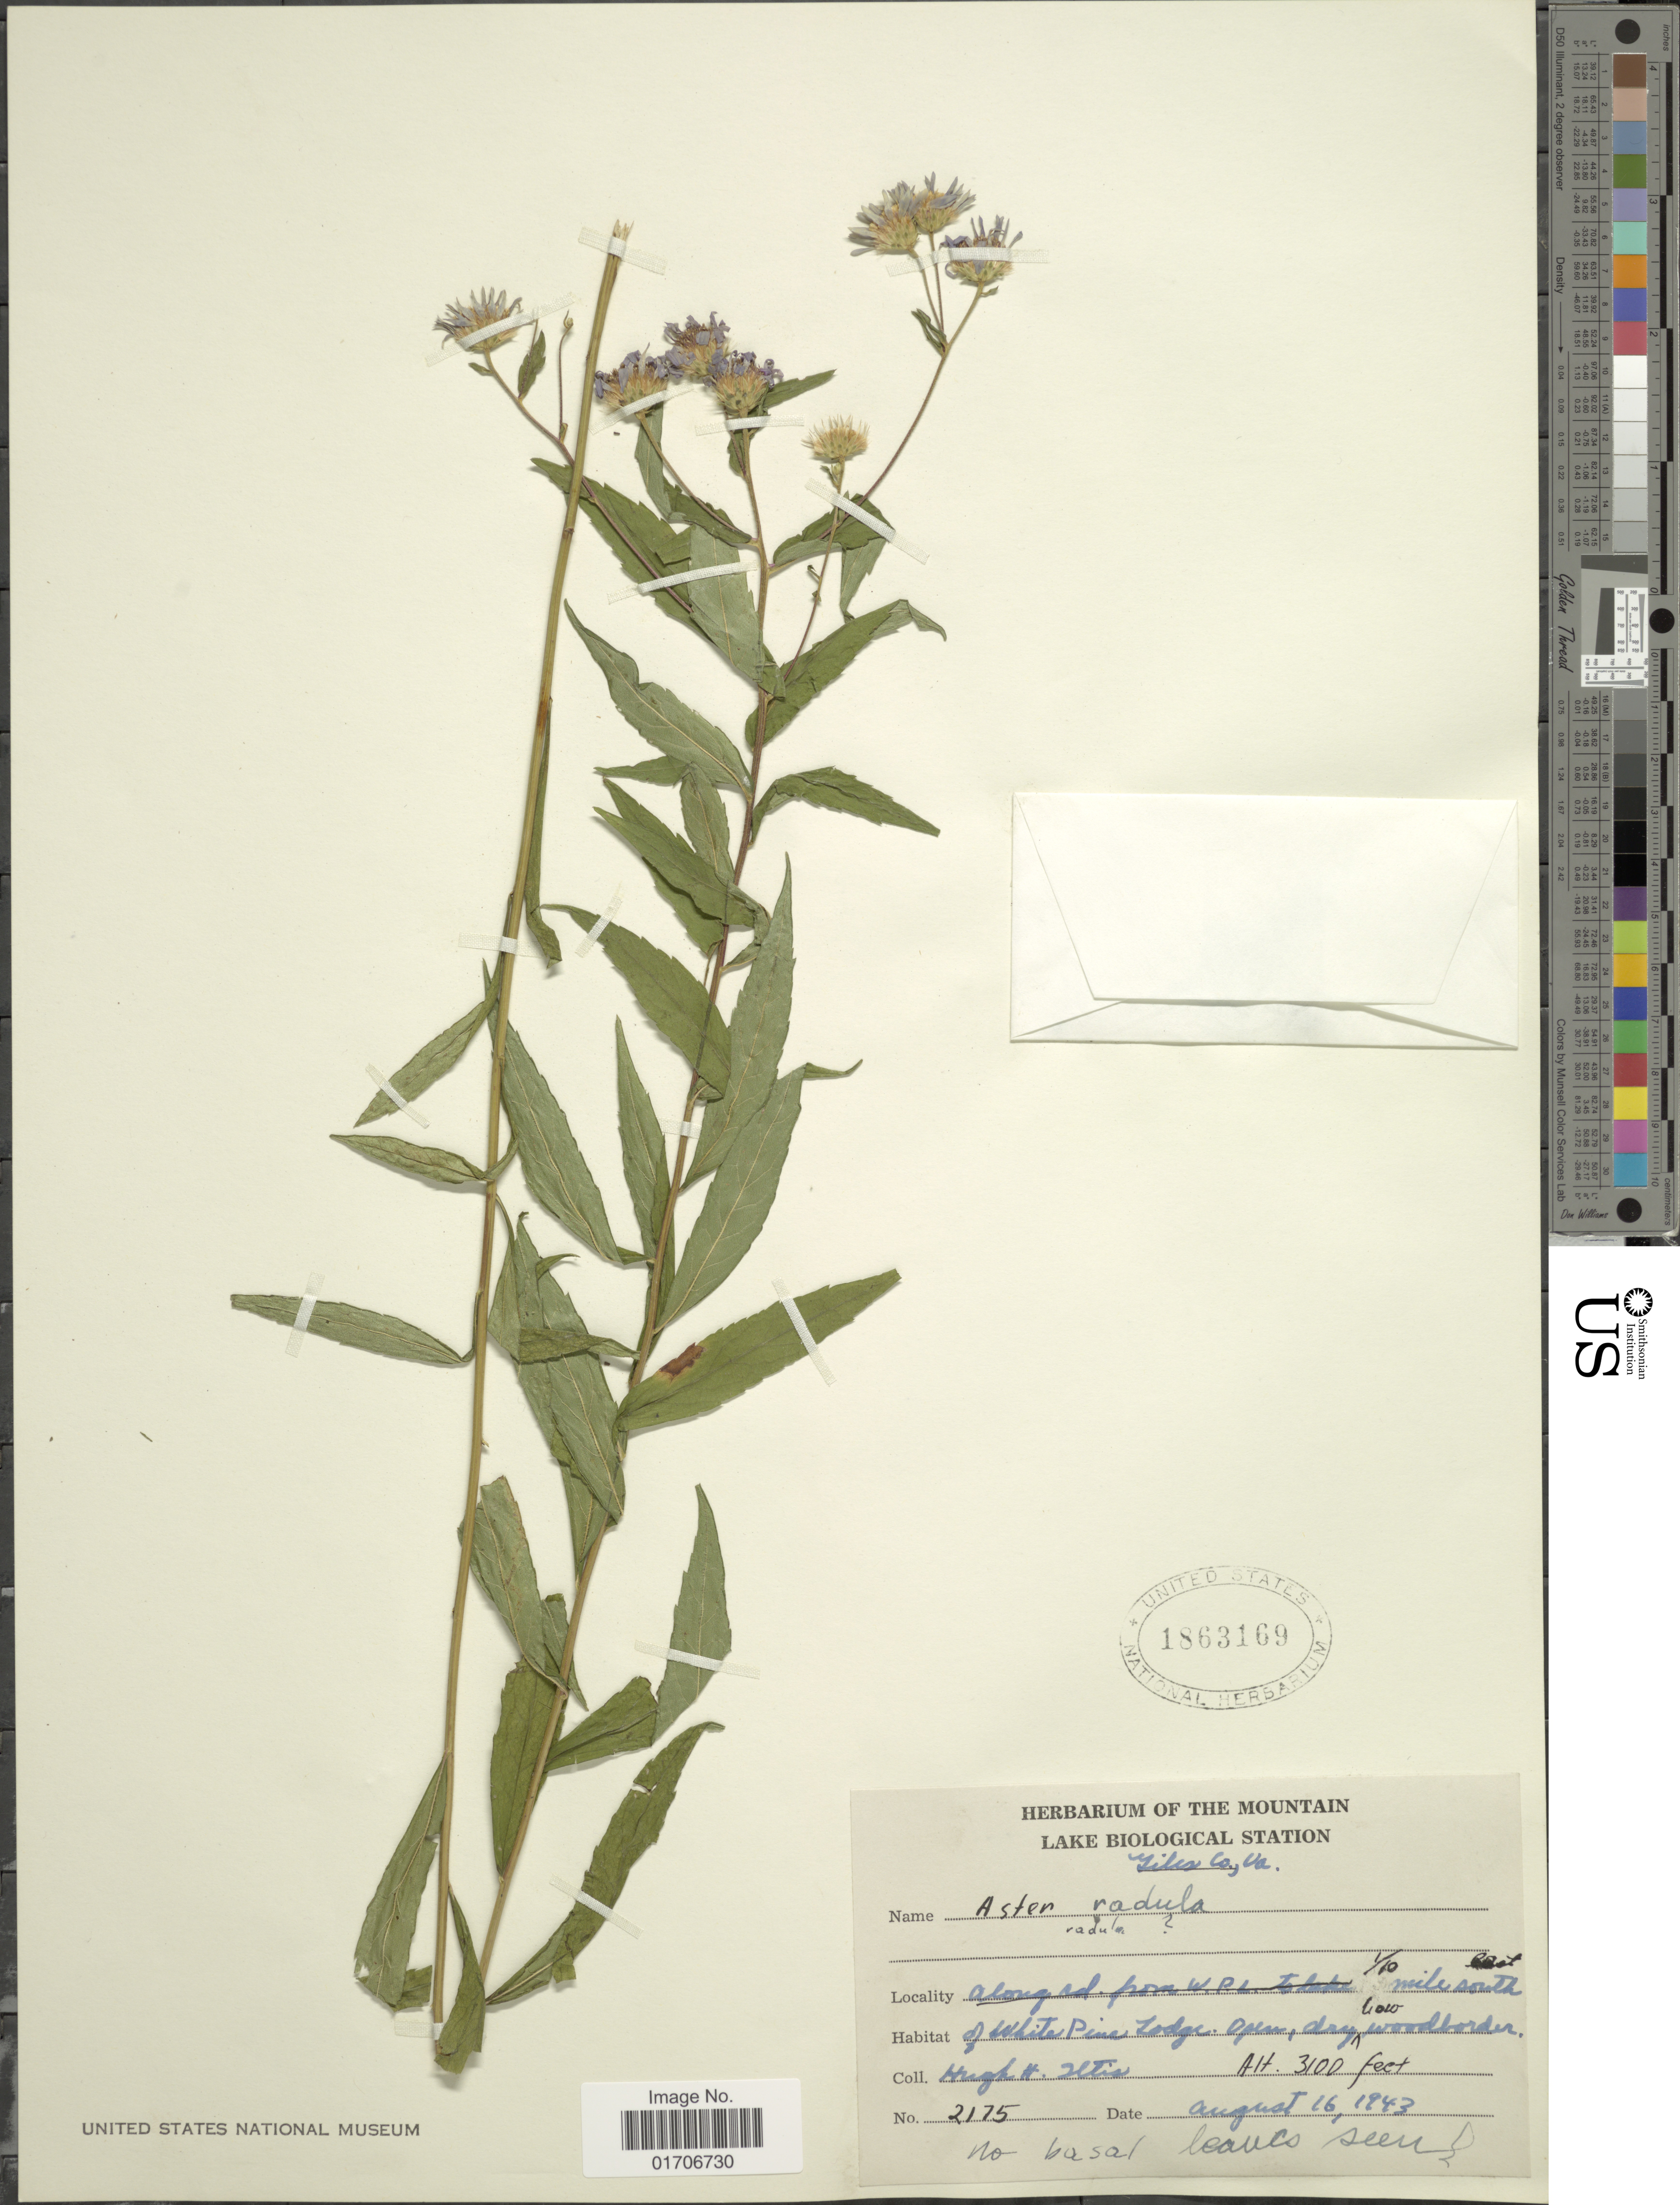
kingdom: Plantae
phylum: Tracheophyta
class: Magnoliopsida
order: Asterales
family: Asteraceae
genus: Eurybia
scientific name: Eurybia radula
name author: (Aiton) G.L. Nesom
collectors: H. H. Iltis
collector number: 2175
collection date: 1943-08-16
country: United States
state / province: Virginia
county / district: Giles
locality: Giles Co., Va. Along rd. from W.P.L. to 1/10 mile south east of White Pine Lodge.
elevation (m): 945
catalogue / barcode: US 1863169